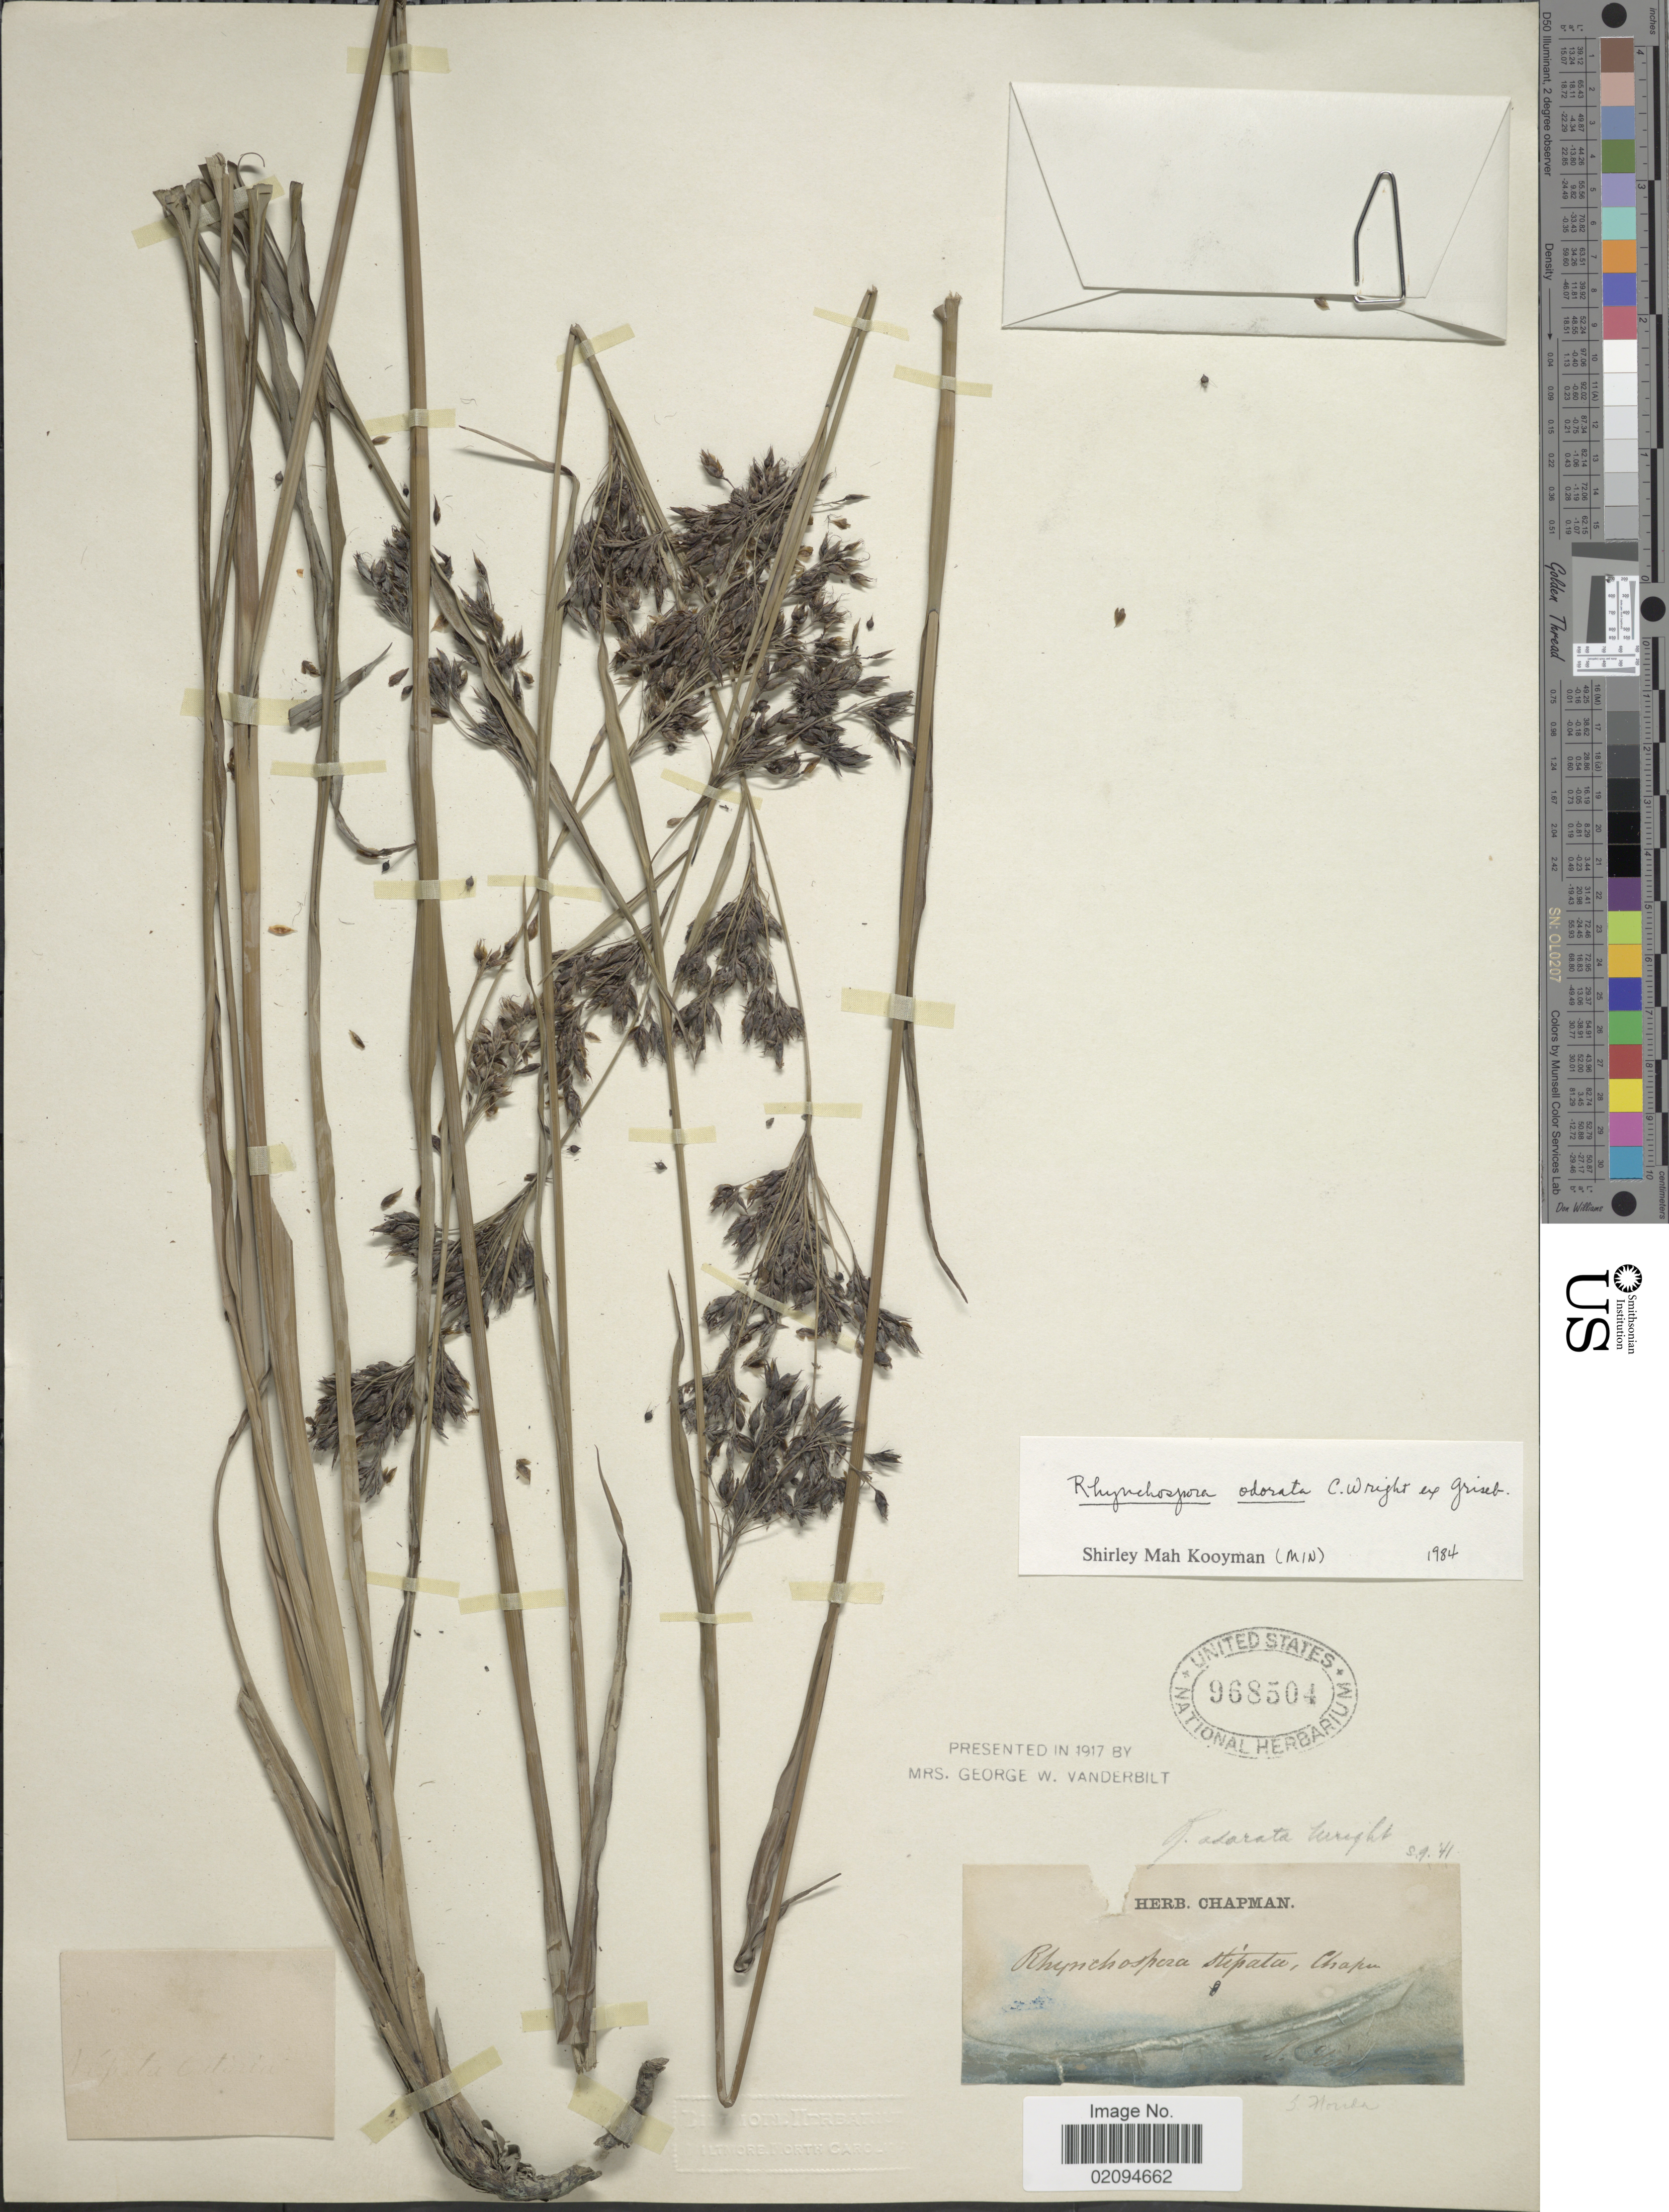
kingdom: Plantae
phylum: Tracheophyta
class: Liliopsida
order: Poales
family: Cyperaceae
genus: Rhynchospora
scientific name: Rhynchospora odorata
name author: C. Wright ex Griseb.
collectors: ex herb. Chapman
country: United States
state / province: Florida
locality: S. Florida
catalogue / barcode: US 968504